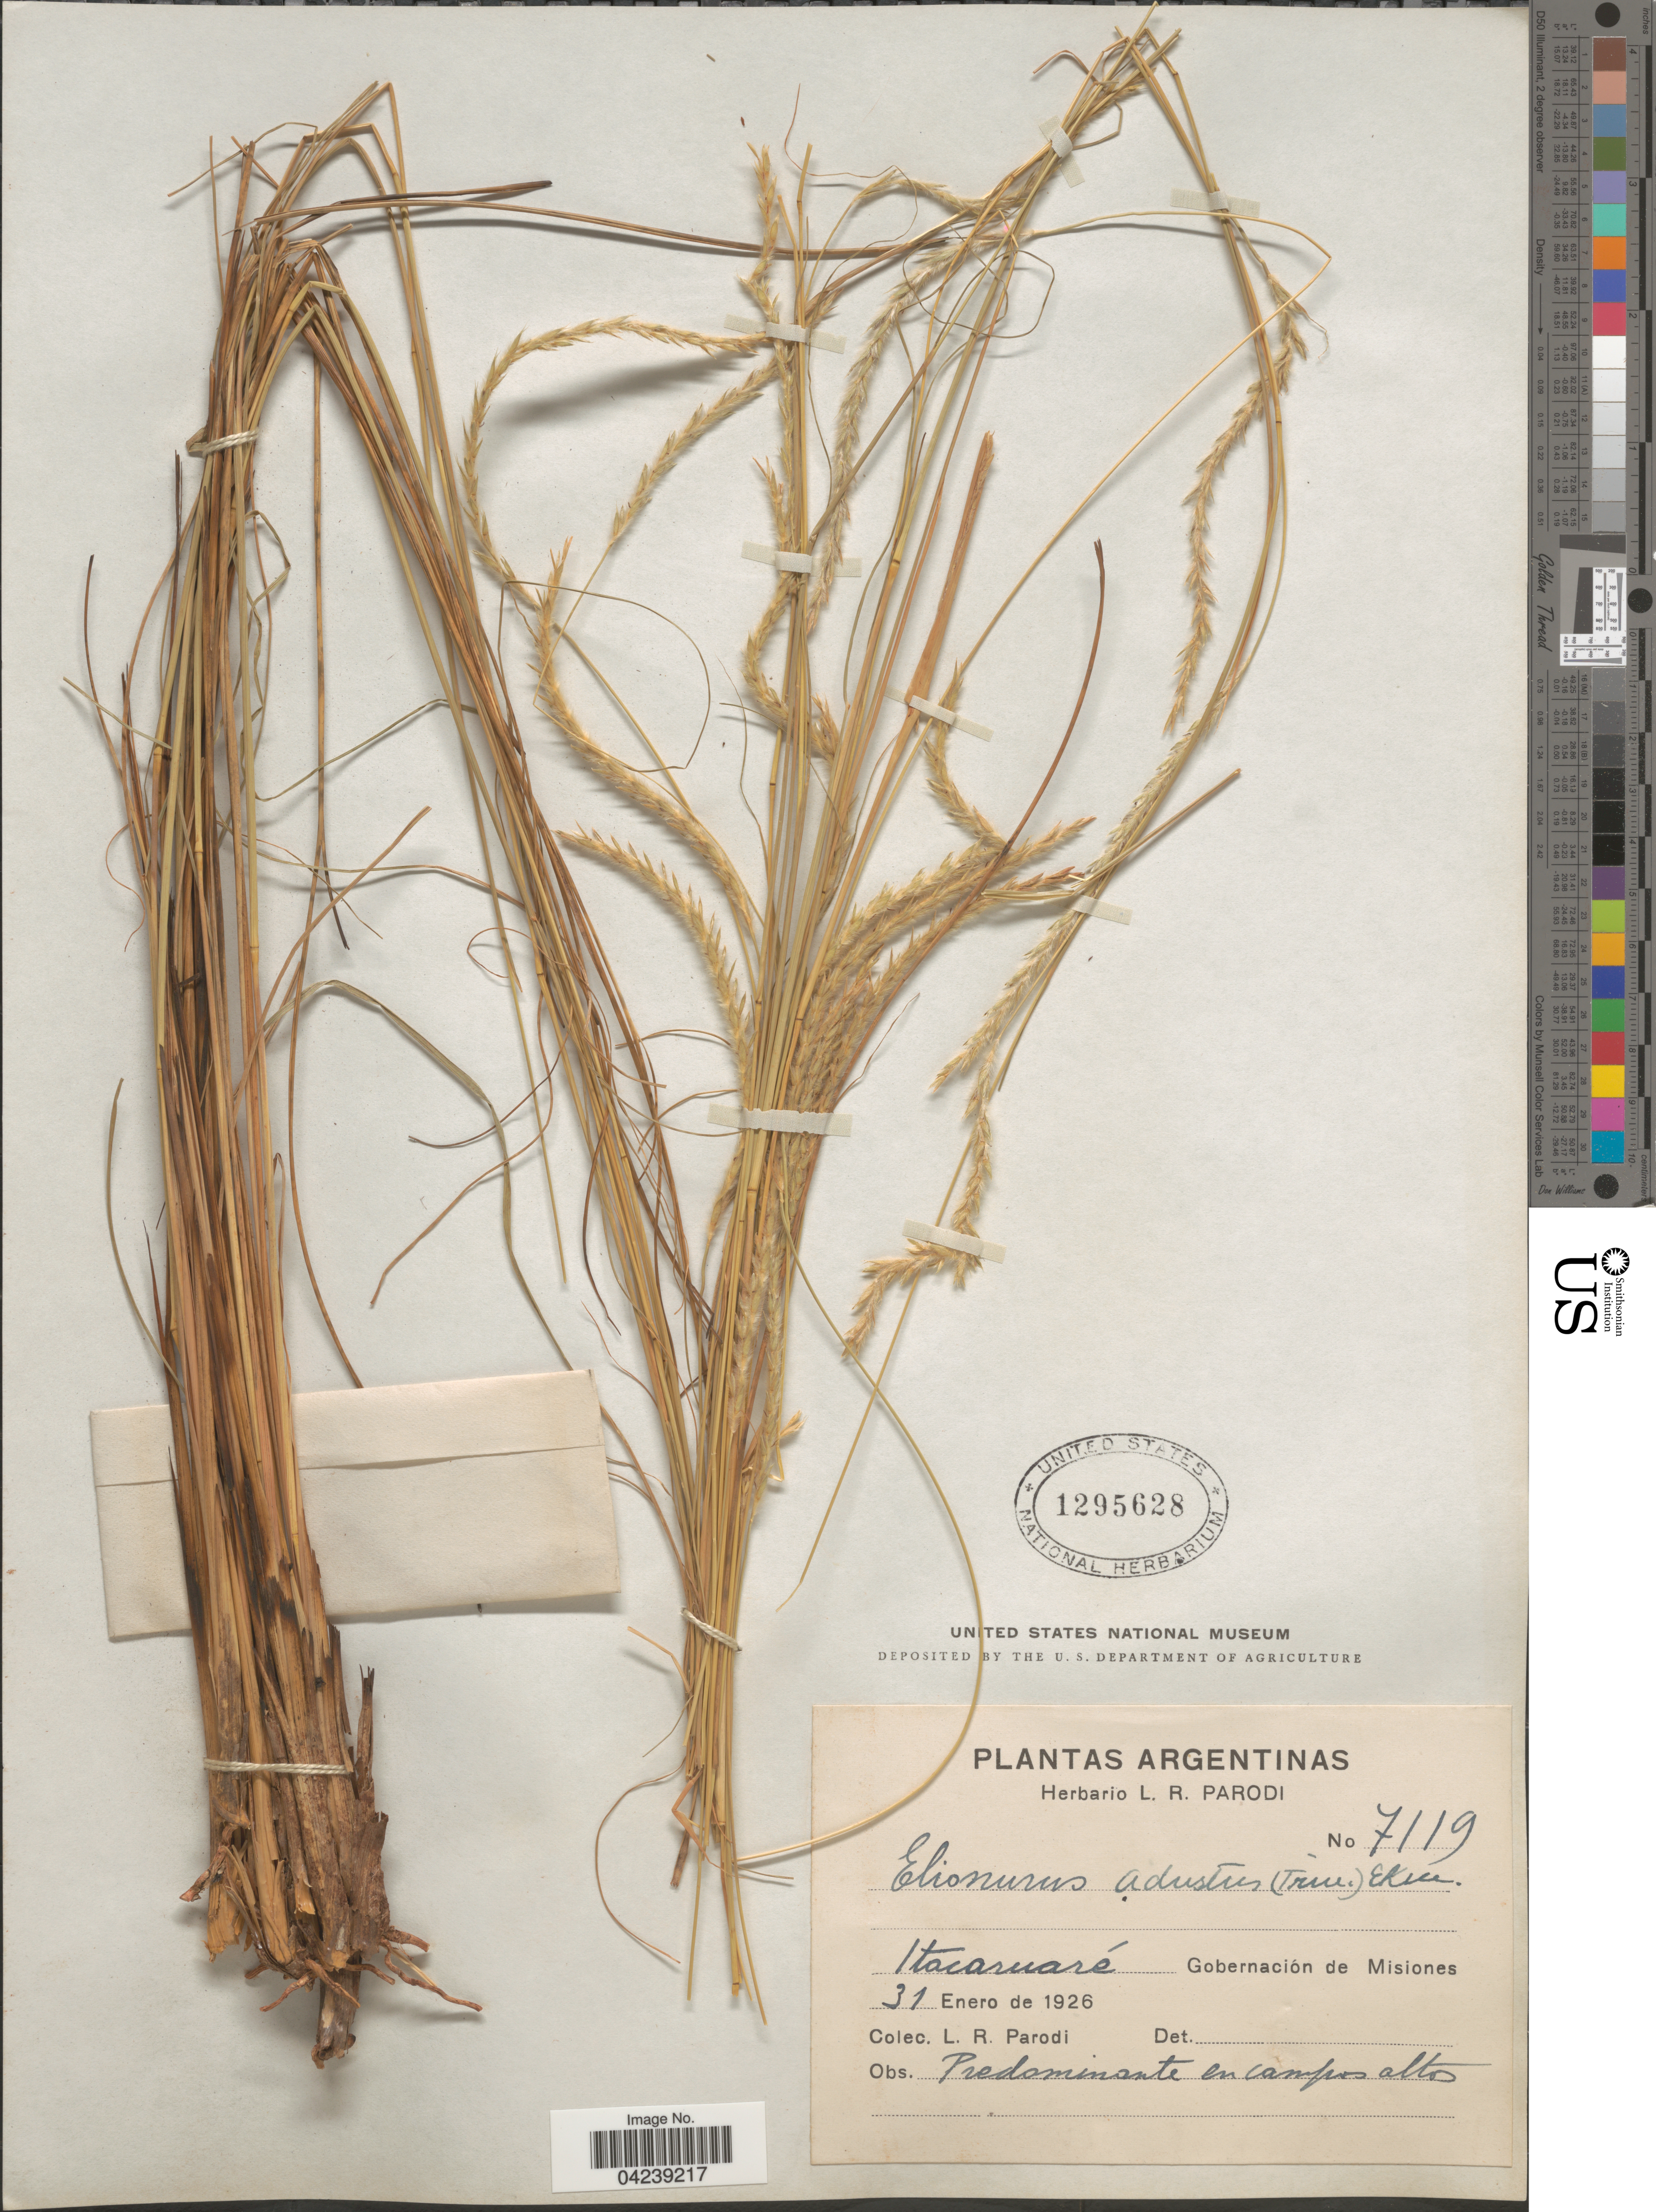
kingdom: Plantae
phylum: Tracheophyta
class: Liliopsida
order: Poales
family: Poaceae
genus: Elionurus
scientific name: Elionurus muticus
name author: (Spreng.) Kuntze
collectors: L. R. Parodi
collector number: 7119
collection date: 1926-01-31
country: Argentina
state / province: Misiones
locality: Itacaruaré. Gobernación de Misiones.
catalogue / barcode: US 1295628